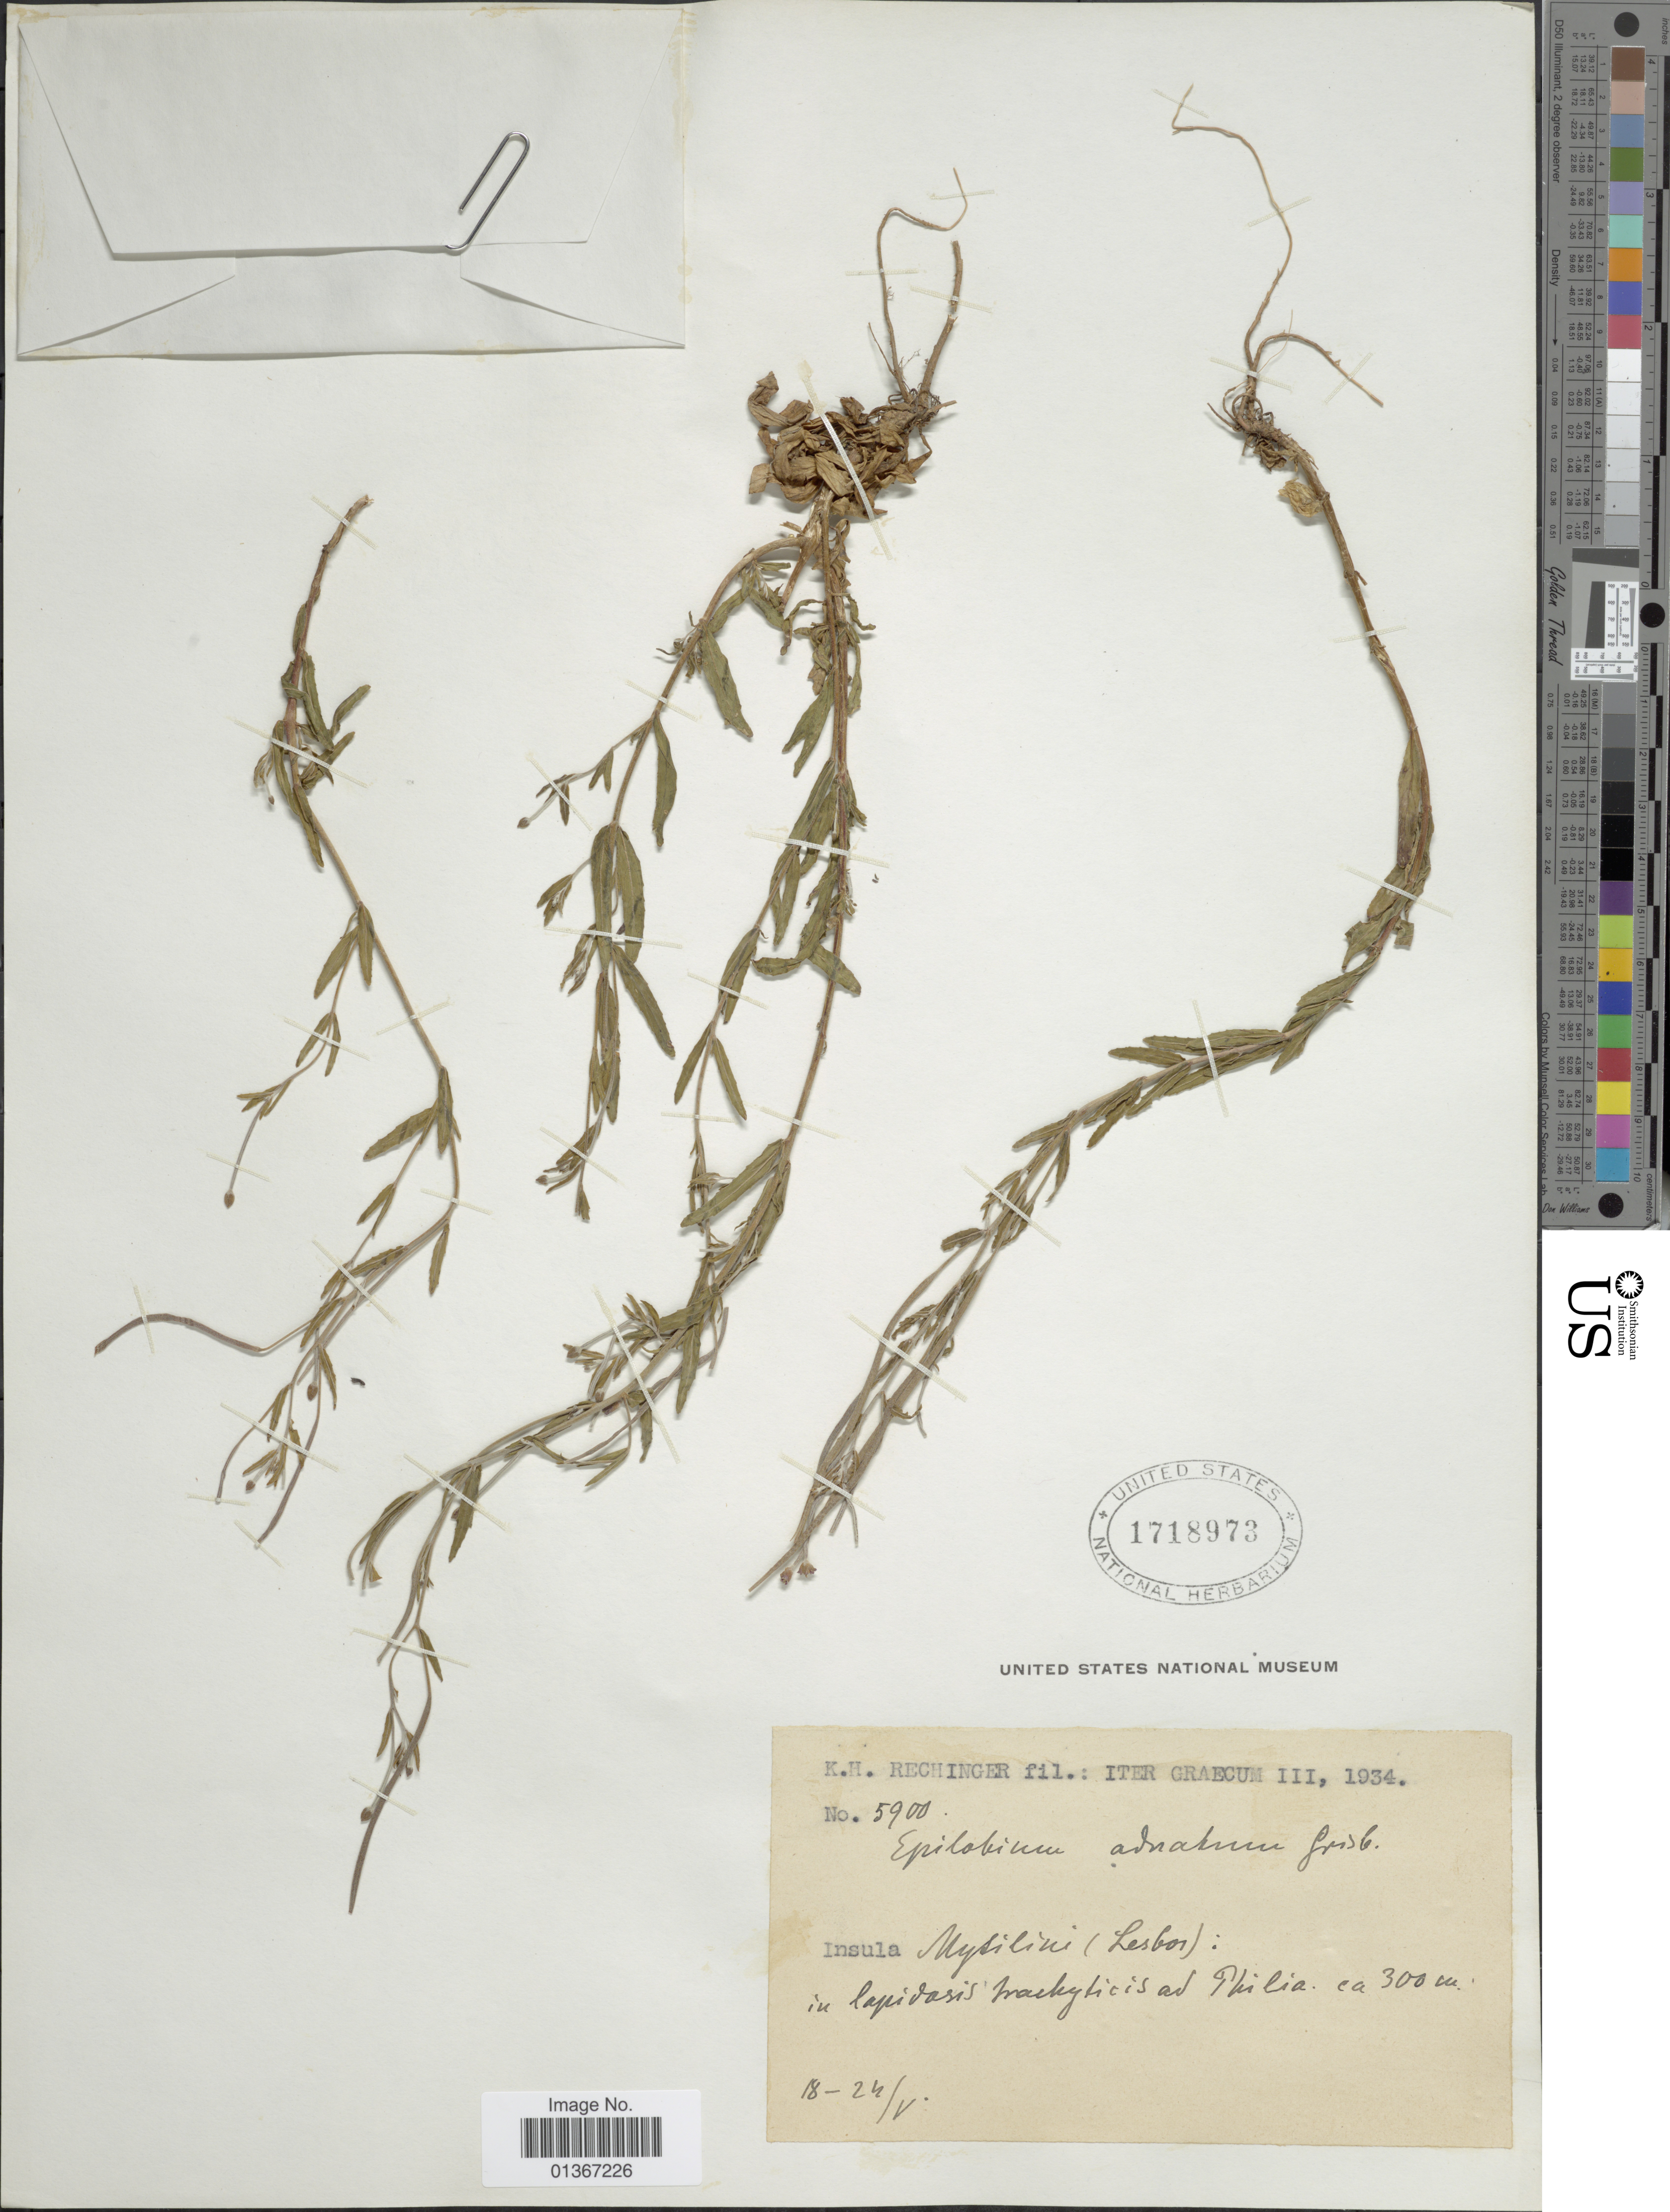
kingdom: Plantae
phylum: Tracheophyta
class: Magnoliopsida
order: Myrtales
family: Onagraceae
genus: Epilobium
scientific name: Epilobium tetragonum subsp. tetragonum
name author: L.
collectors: K. H. Rechinger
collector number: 5900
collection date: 1934-05-18/1934-05-24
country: Greece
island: Lesvos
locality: Insula Mytilini (Lesbos): in lapidosis trackyticis ad Philia.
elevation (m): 300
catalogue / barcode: US 1718973